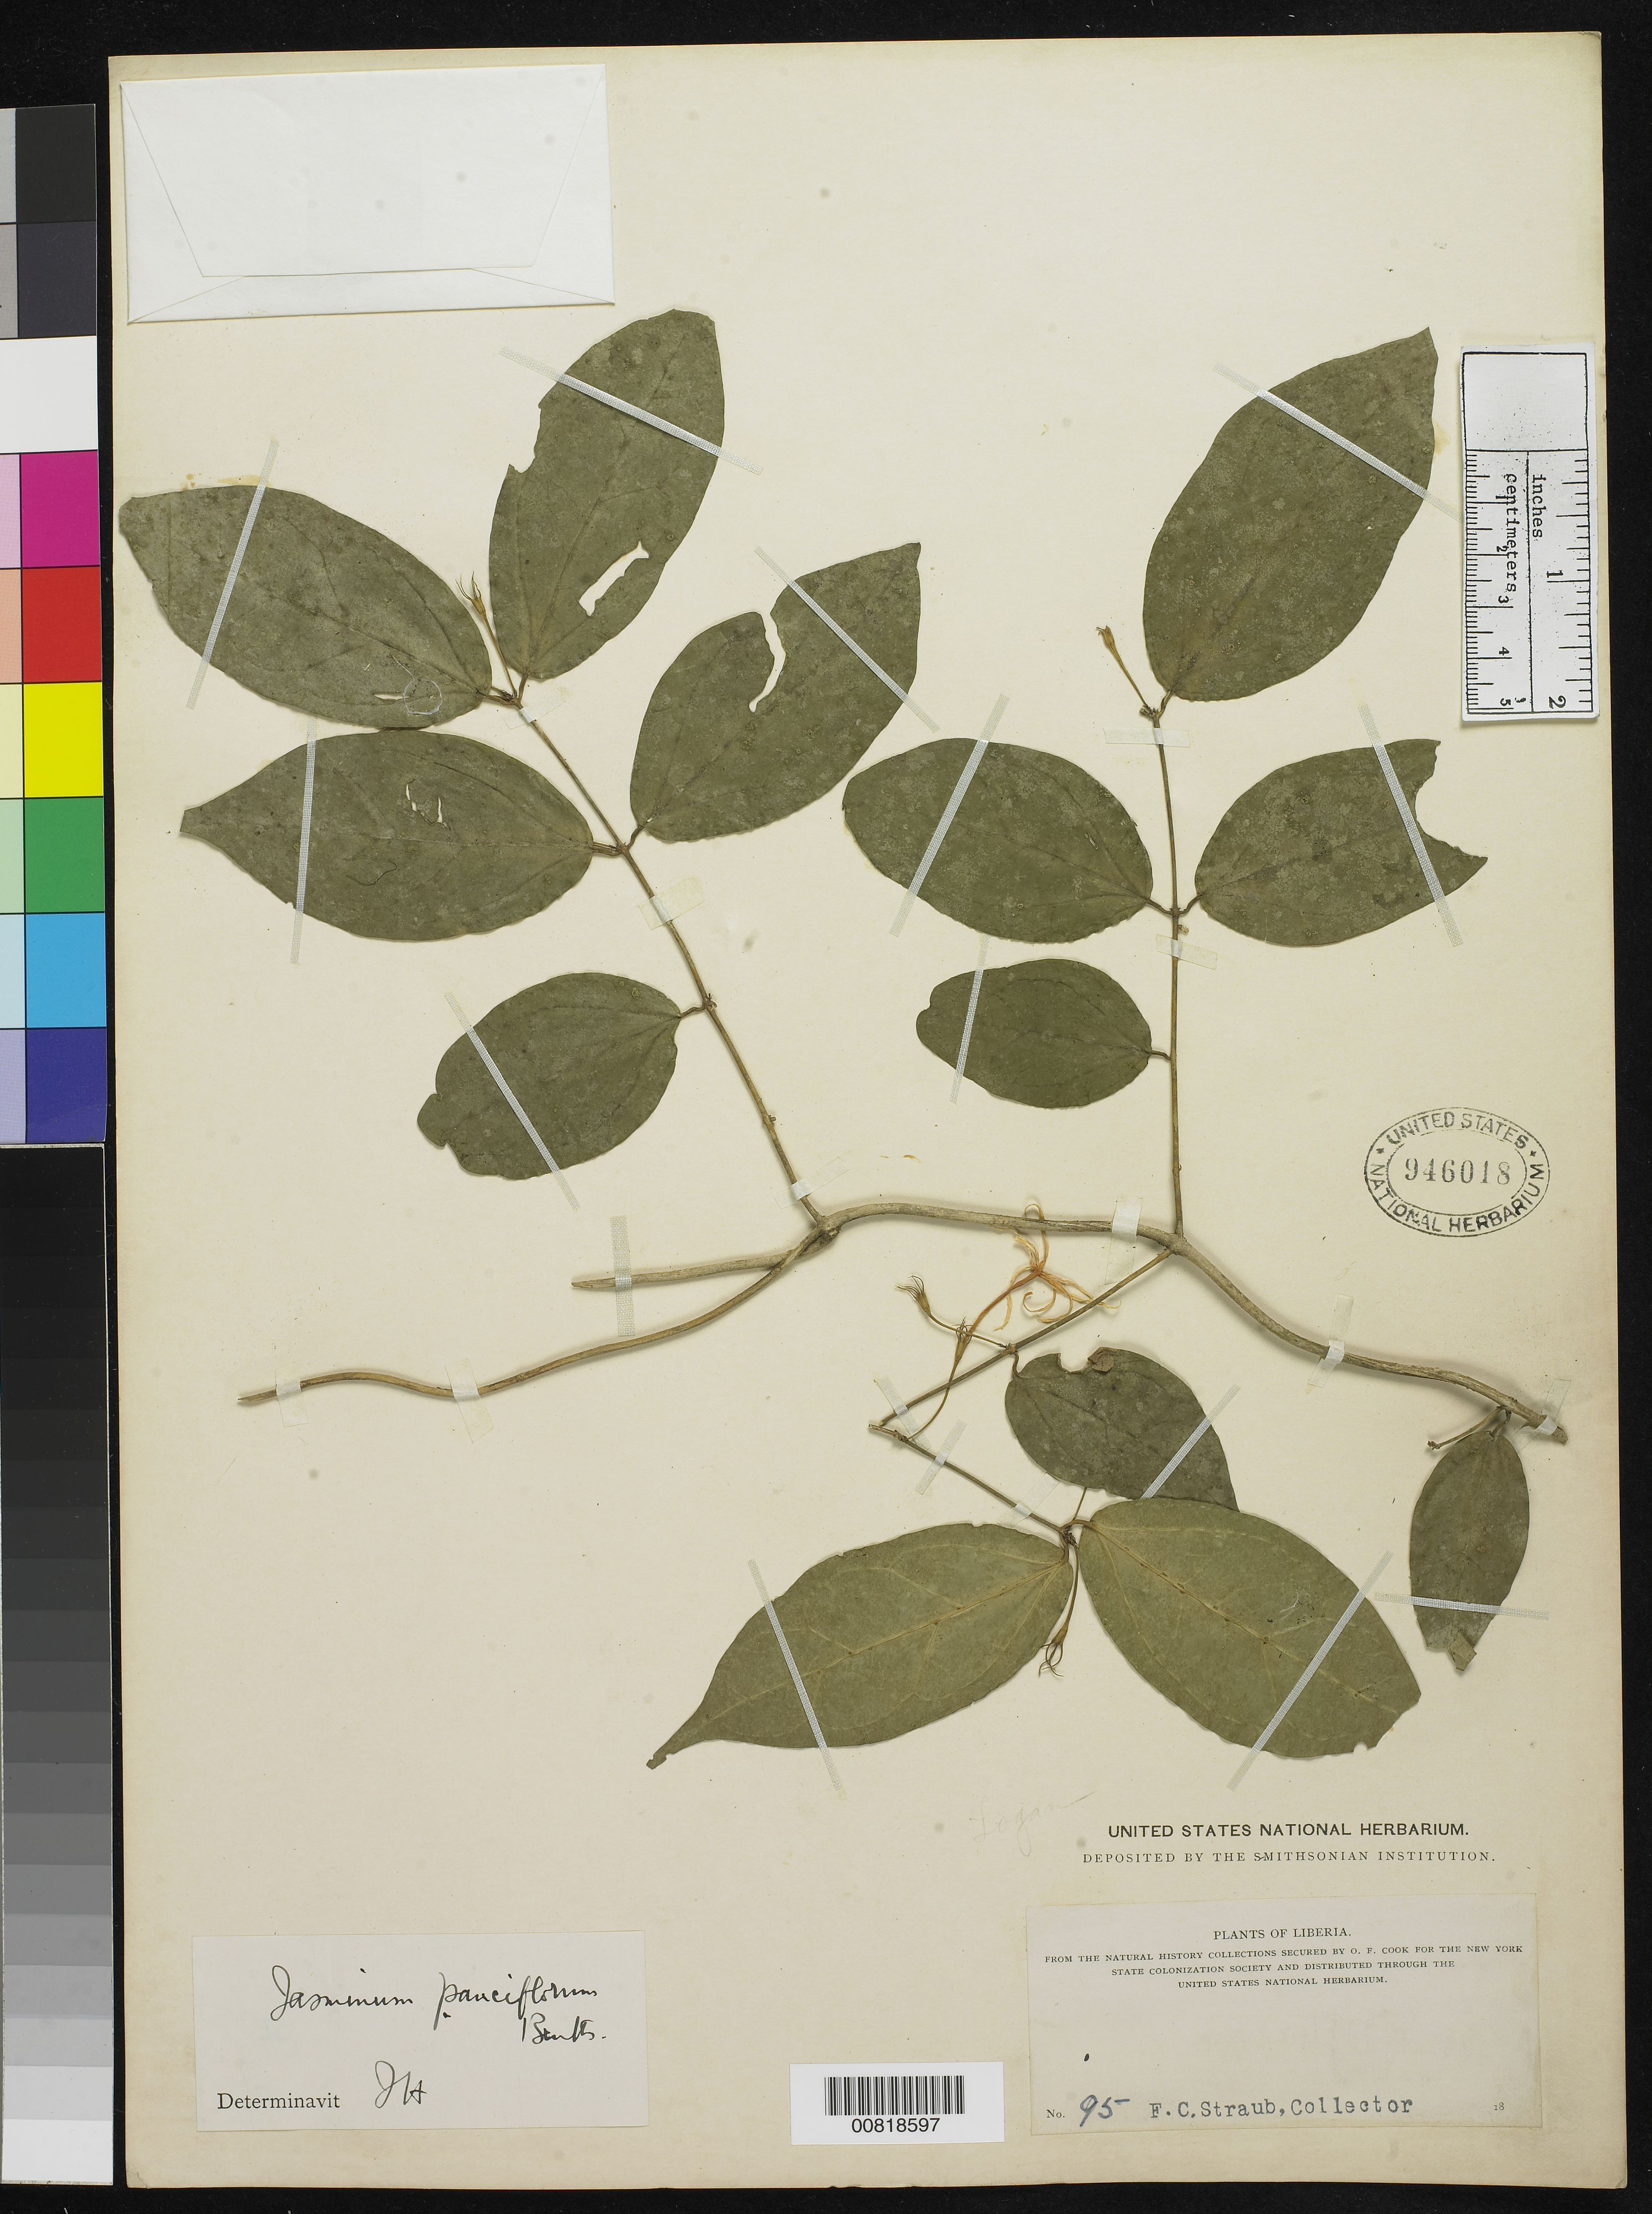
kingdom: Plantae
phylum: Tracheophyta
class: Magnoliopsida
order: Lamiales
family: Oleaceae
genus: Jasminum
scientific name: Jasminum pauciflorum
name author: Benth.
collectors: F. Straub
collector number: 95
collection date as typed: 18--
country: Liberia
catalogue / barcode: US 946018